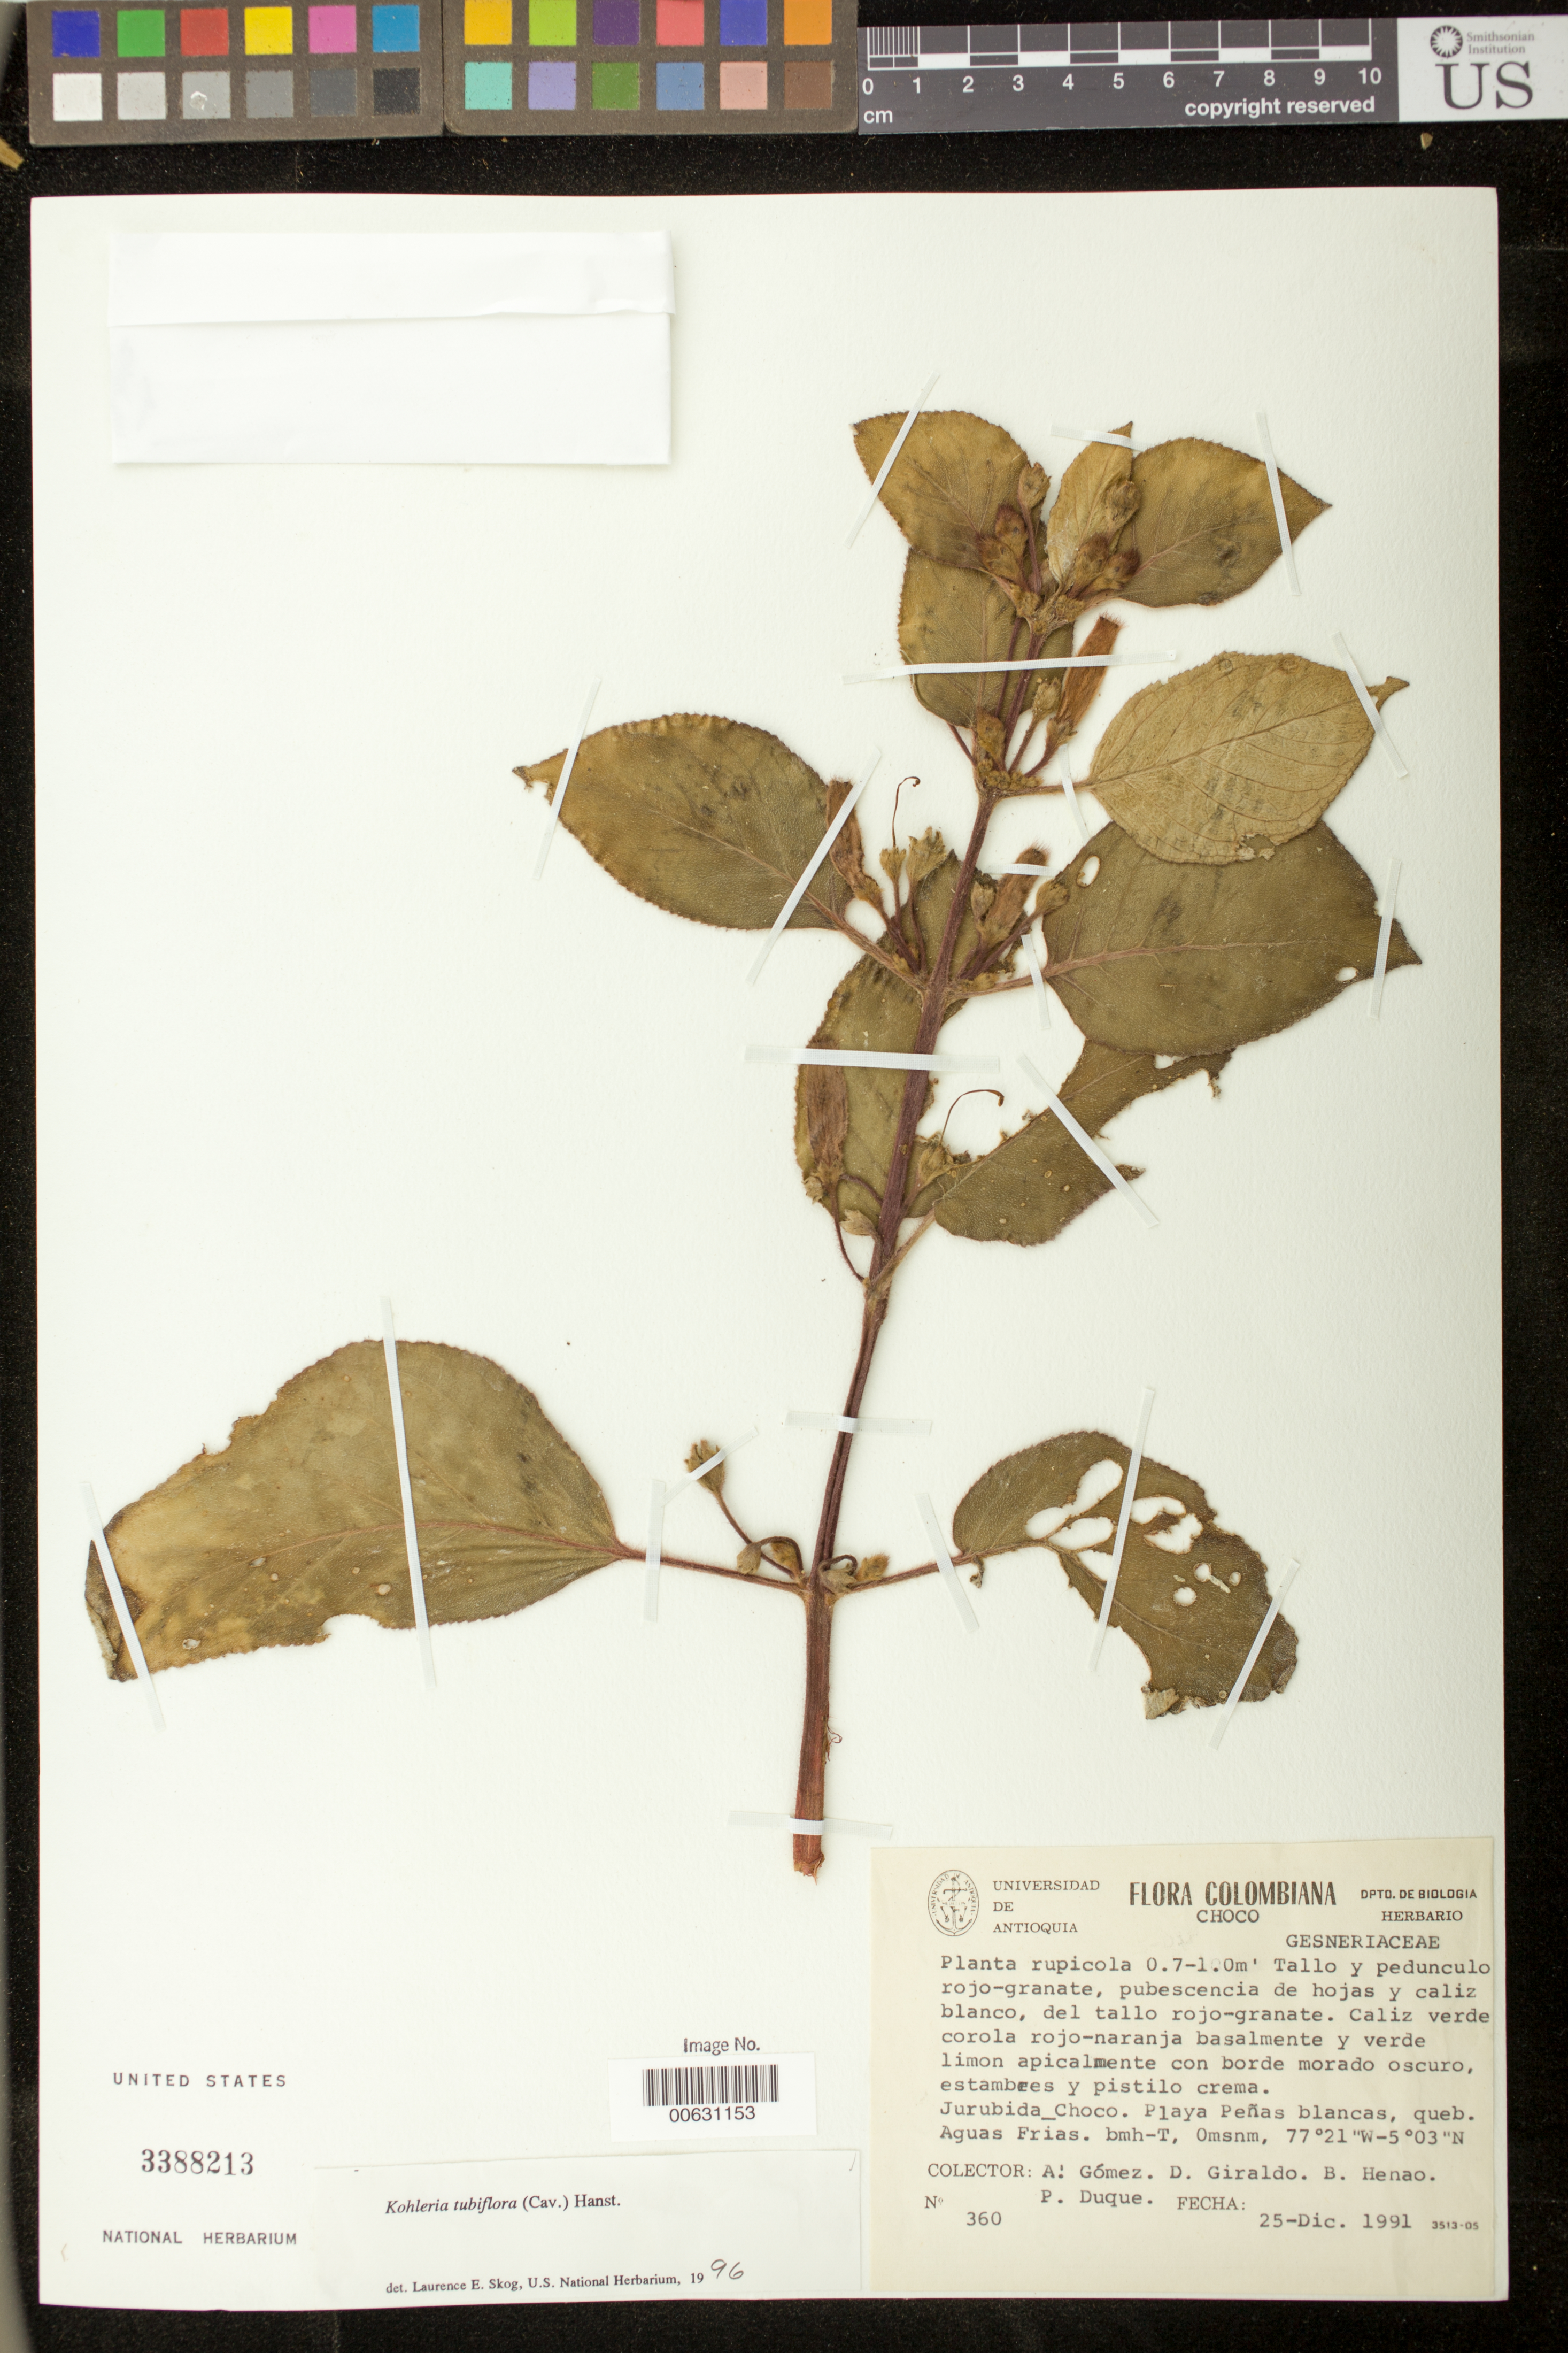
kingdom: Plantae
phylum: Tracheophyta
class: Magnoliopsida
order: Lamiales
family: Gesneriaceae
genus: Kohleria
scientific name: Kohleria tubiflora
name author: (Cav.) Hanst.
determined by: Skog, Laurence E.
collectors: A. Gómez, D. Giraldo, B. Henao & P. Duque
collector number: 360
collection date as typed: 25 Dec 1991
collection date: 1991-12-25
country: Colombia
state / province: Chocó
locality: Jurubidá - Chocó, Playa Peñas Blancas, queb. Aguas Frias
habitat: bmh-T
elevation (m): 0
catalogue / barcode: US 3388213